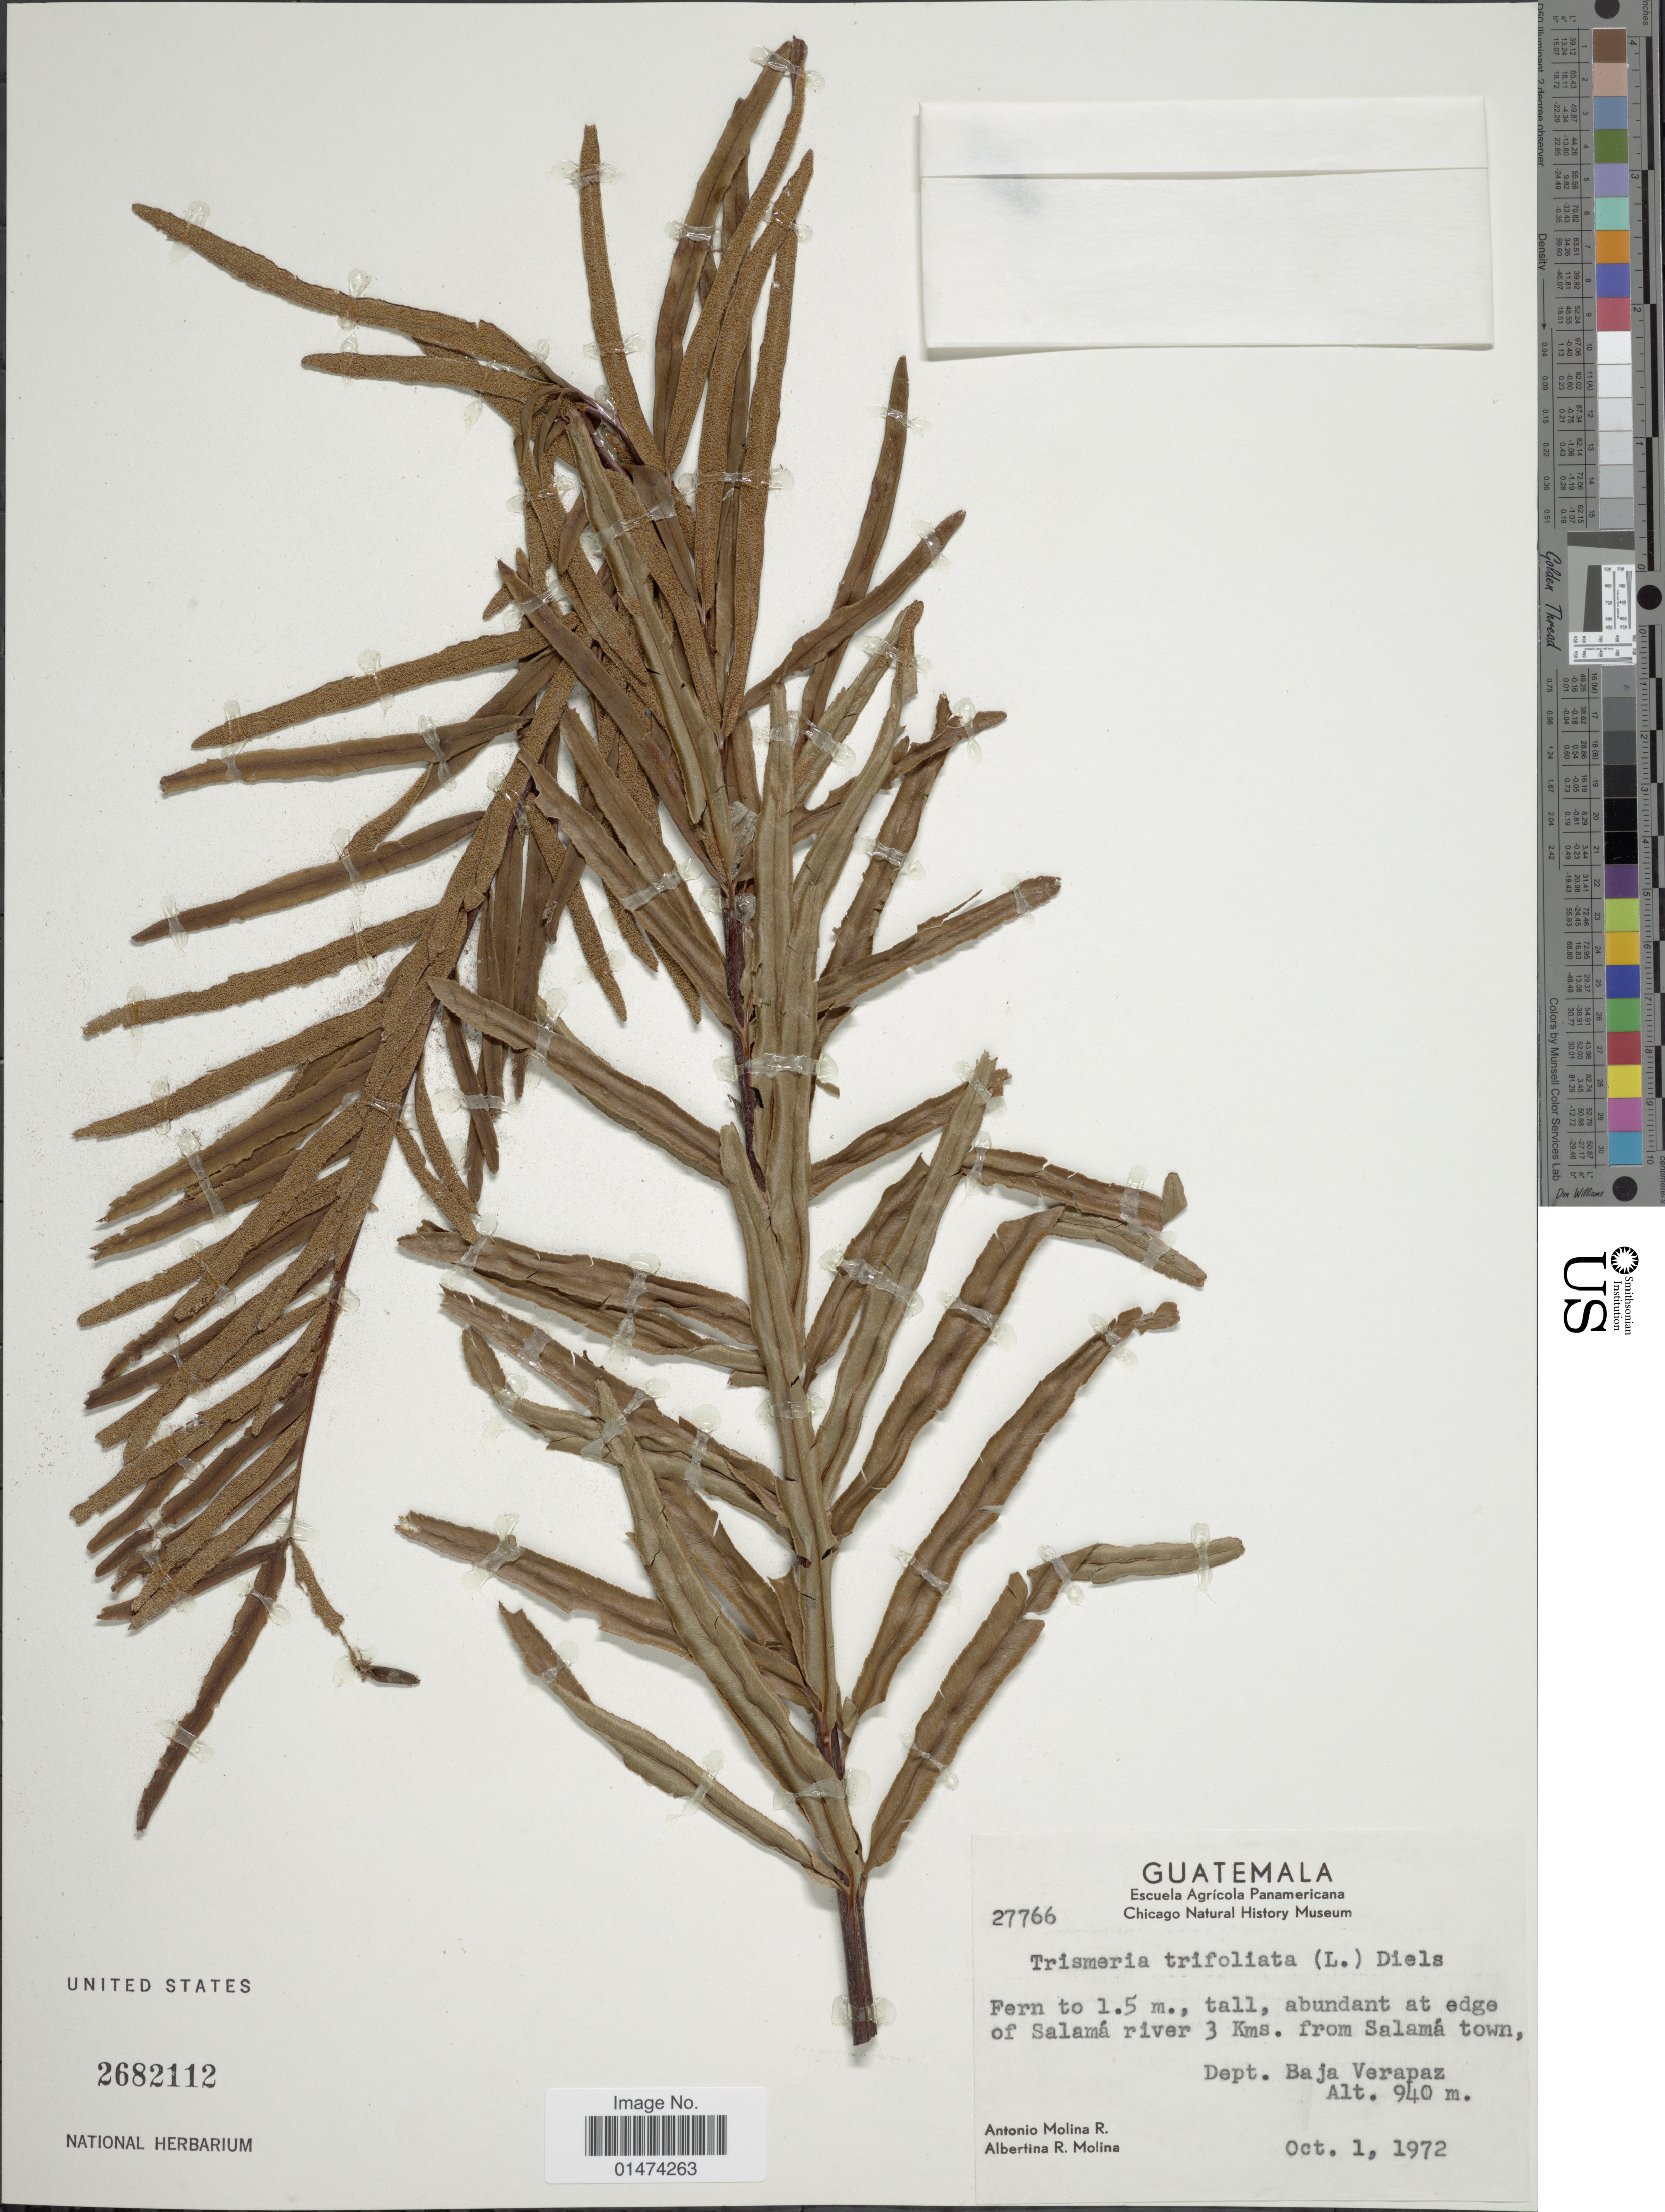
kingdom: Plantae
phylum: Tracheophyta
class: Polypodiopsida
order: Polypodiales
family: Pteridaceae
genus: Pityrogramma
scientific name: Pityrogramma trifoliata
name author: (L.) R.M. Tryon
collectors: A. Molina R. & A. R. Molina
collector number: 27766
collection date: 1972-10-01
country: Guatemala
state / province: Baja Verapaz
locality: Fern to 1.5 m., tall, abundant at edge of Salama river 3 kms. from Salama Town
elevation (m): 940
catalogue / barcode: US 2682112